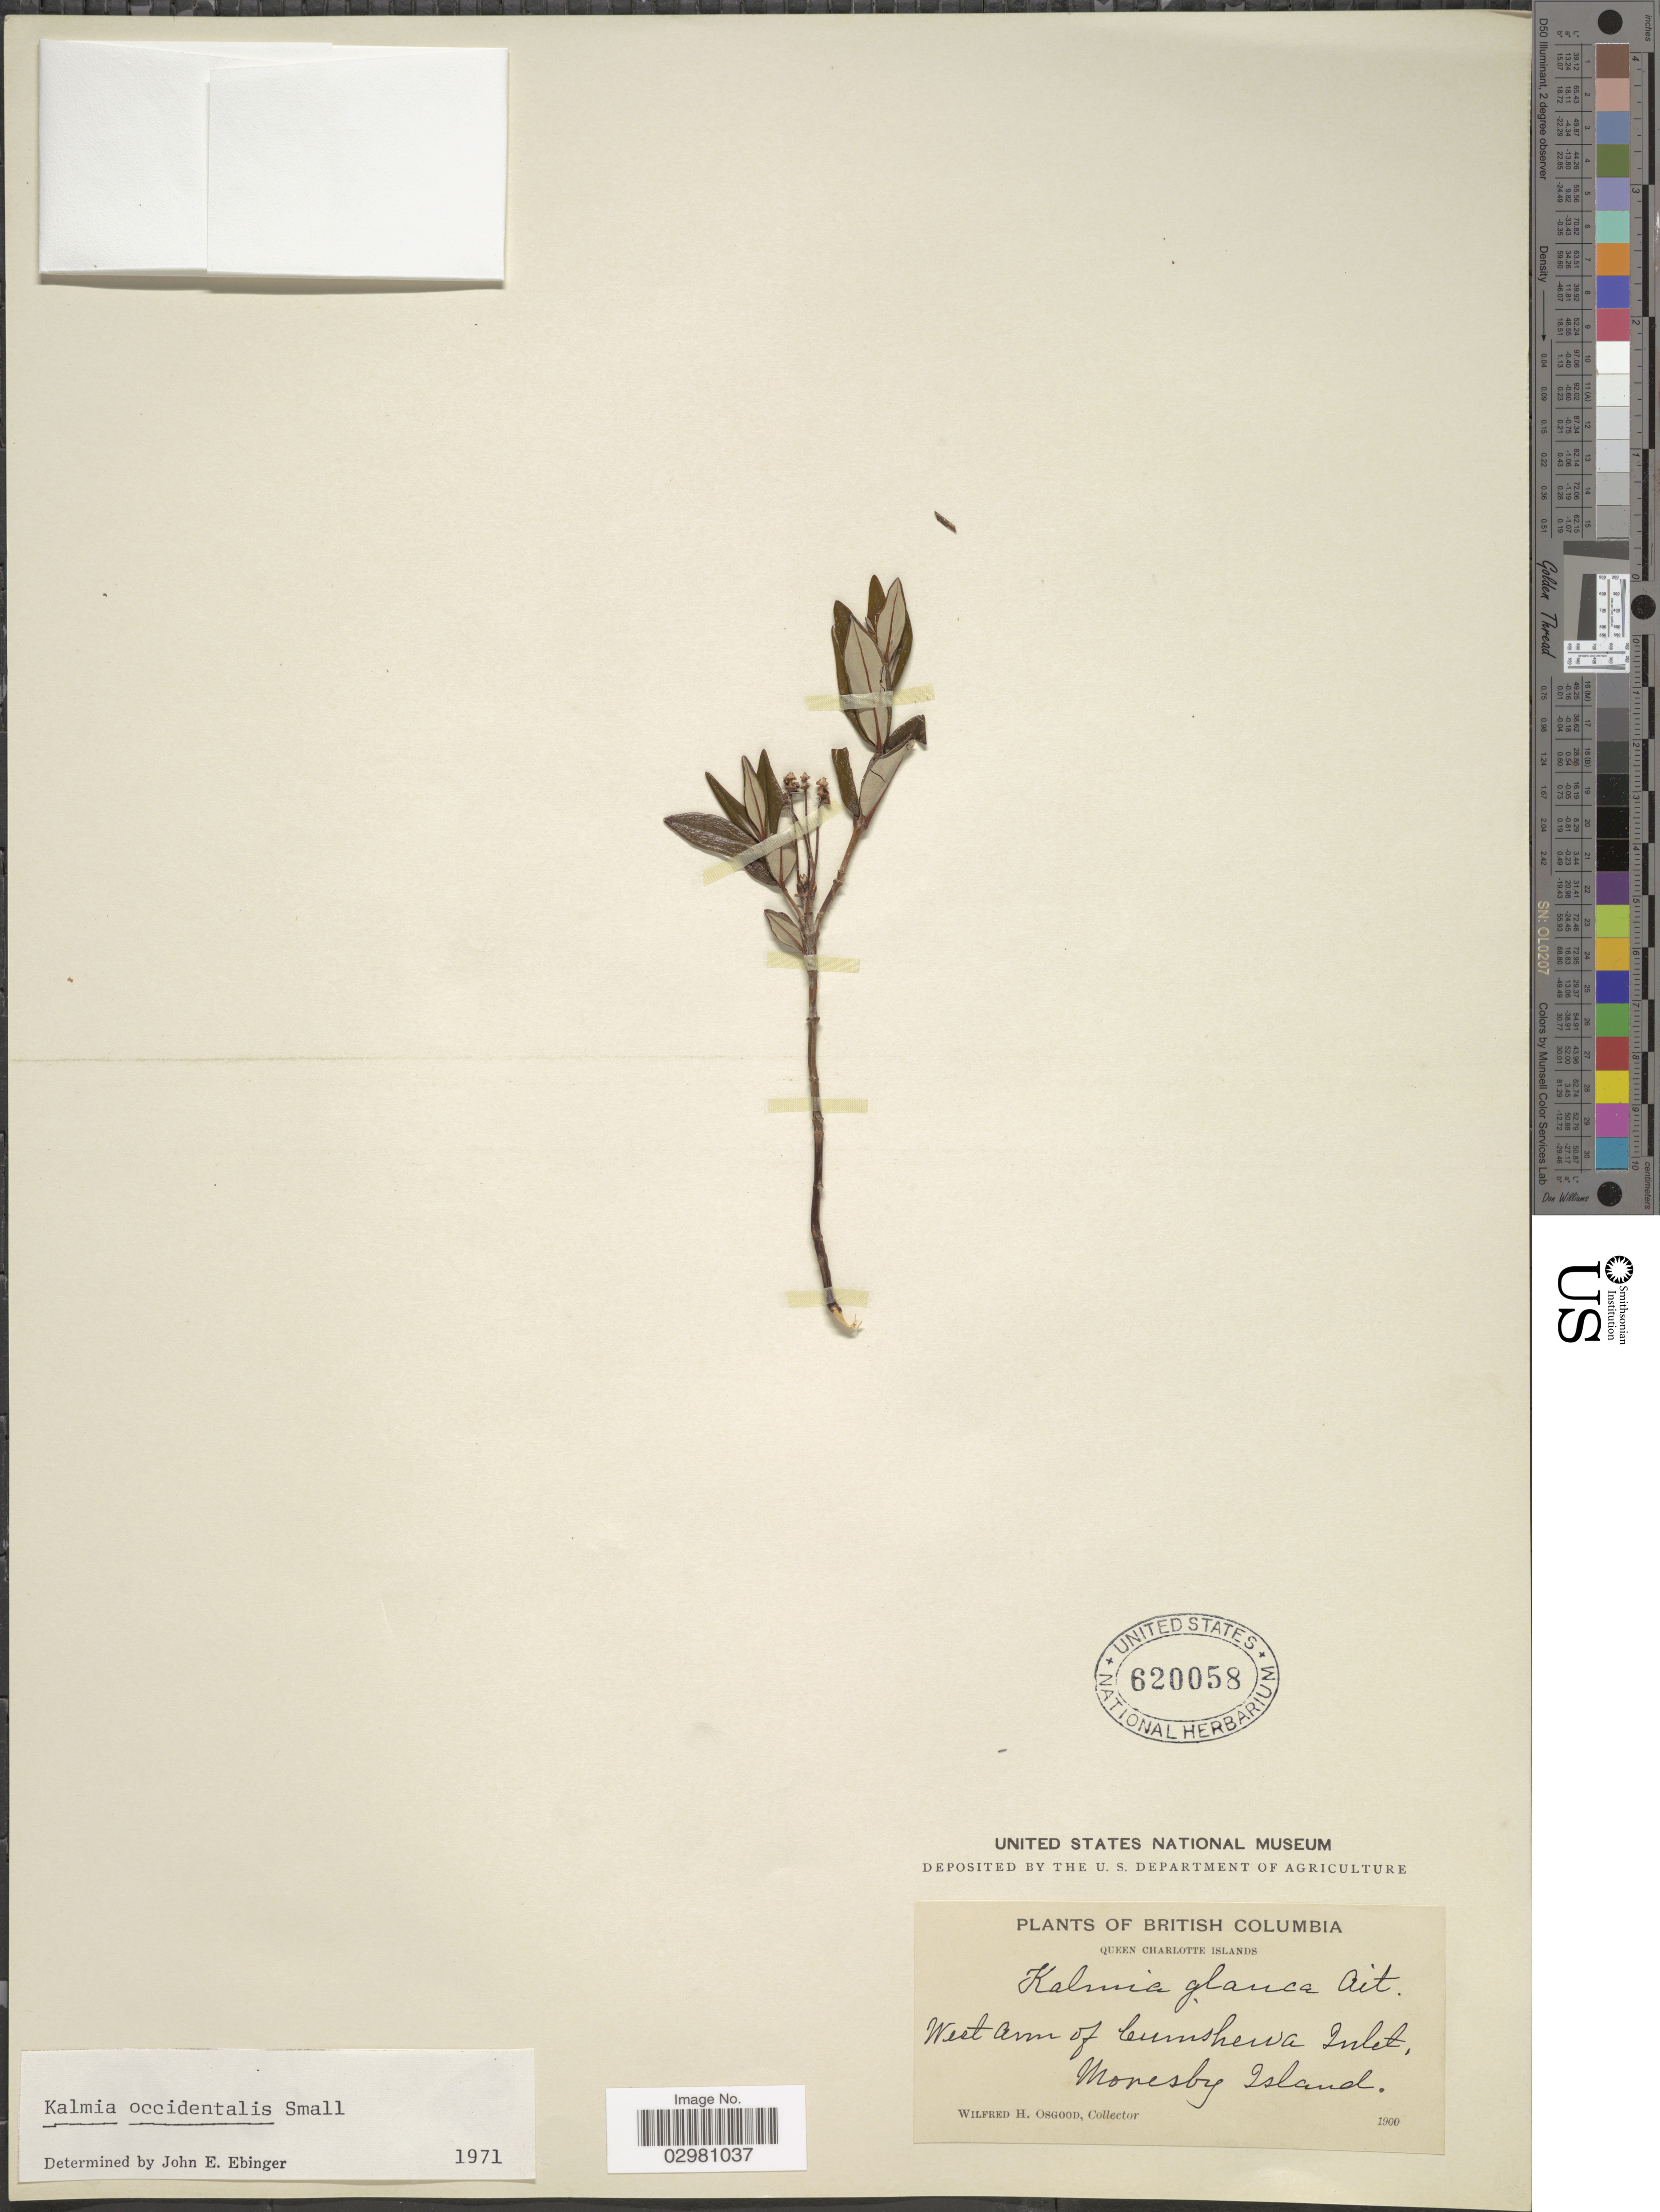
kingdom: Plantae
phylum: Tracheophyta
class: Magnoliopsida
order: Ericales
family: Ericaceae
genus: Kalmia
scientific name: Kalmia microphylla var. occidentalis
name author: (Small) Ebinger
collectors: W. Osgood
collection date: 1900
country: Canada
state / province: British Columbia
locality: Queen Charlotte Islands. West Arm of Cumshewa Inlet, Moresby Island.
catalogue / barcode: US 620058